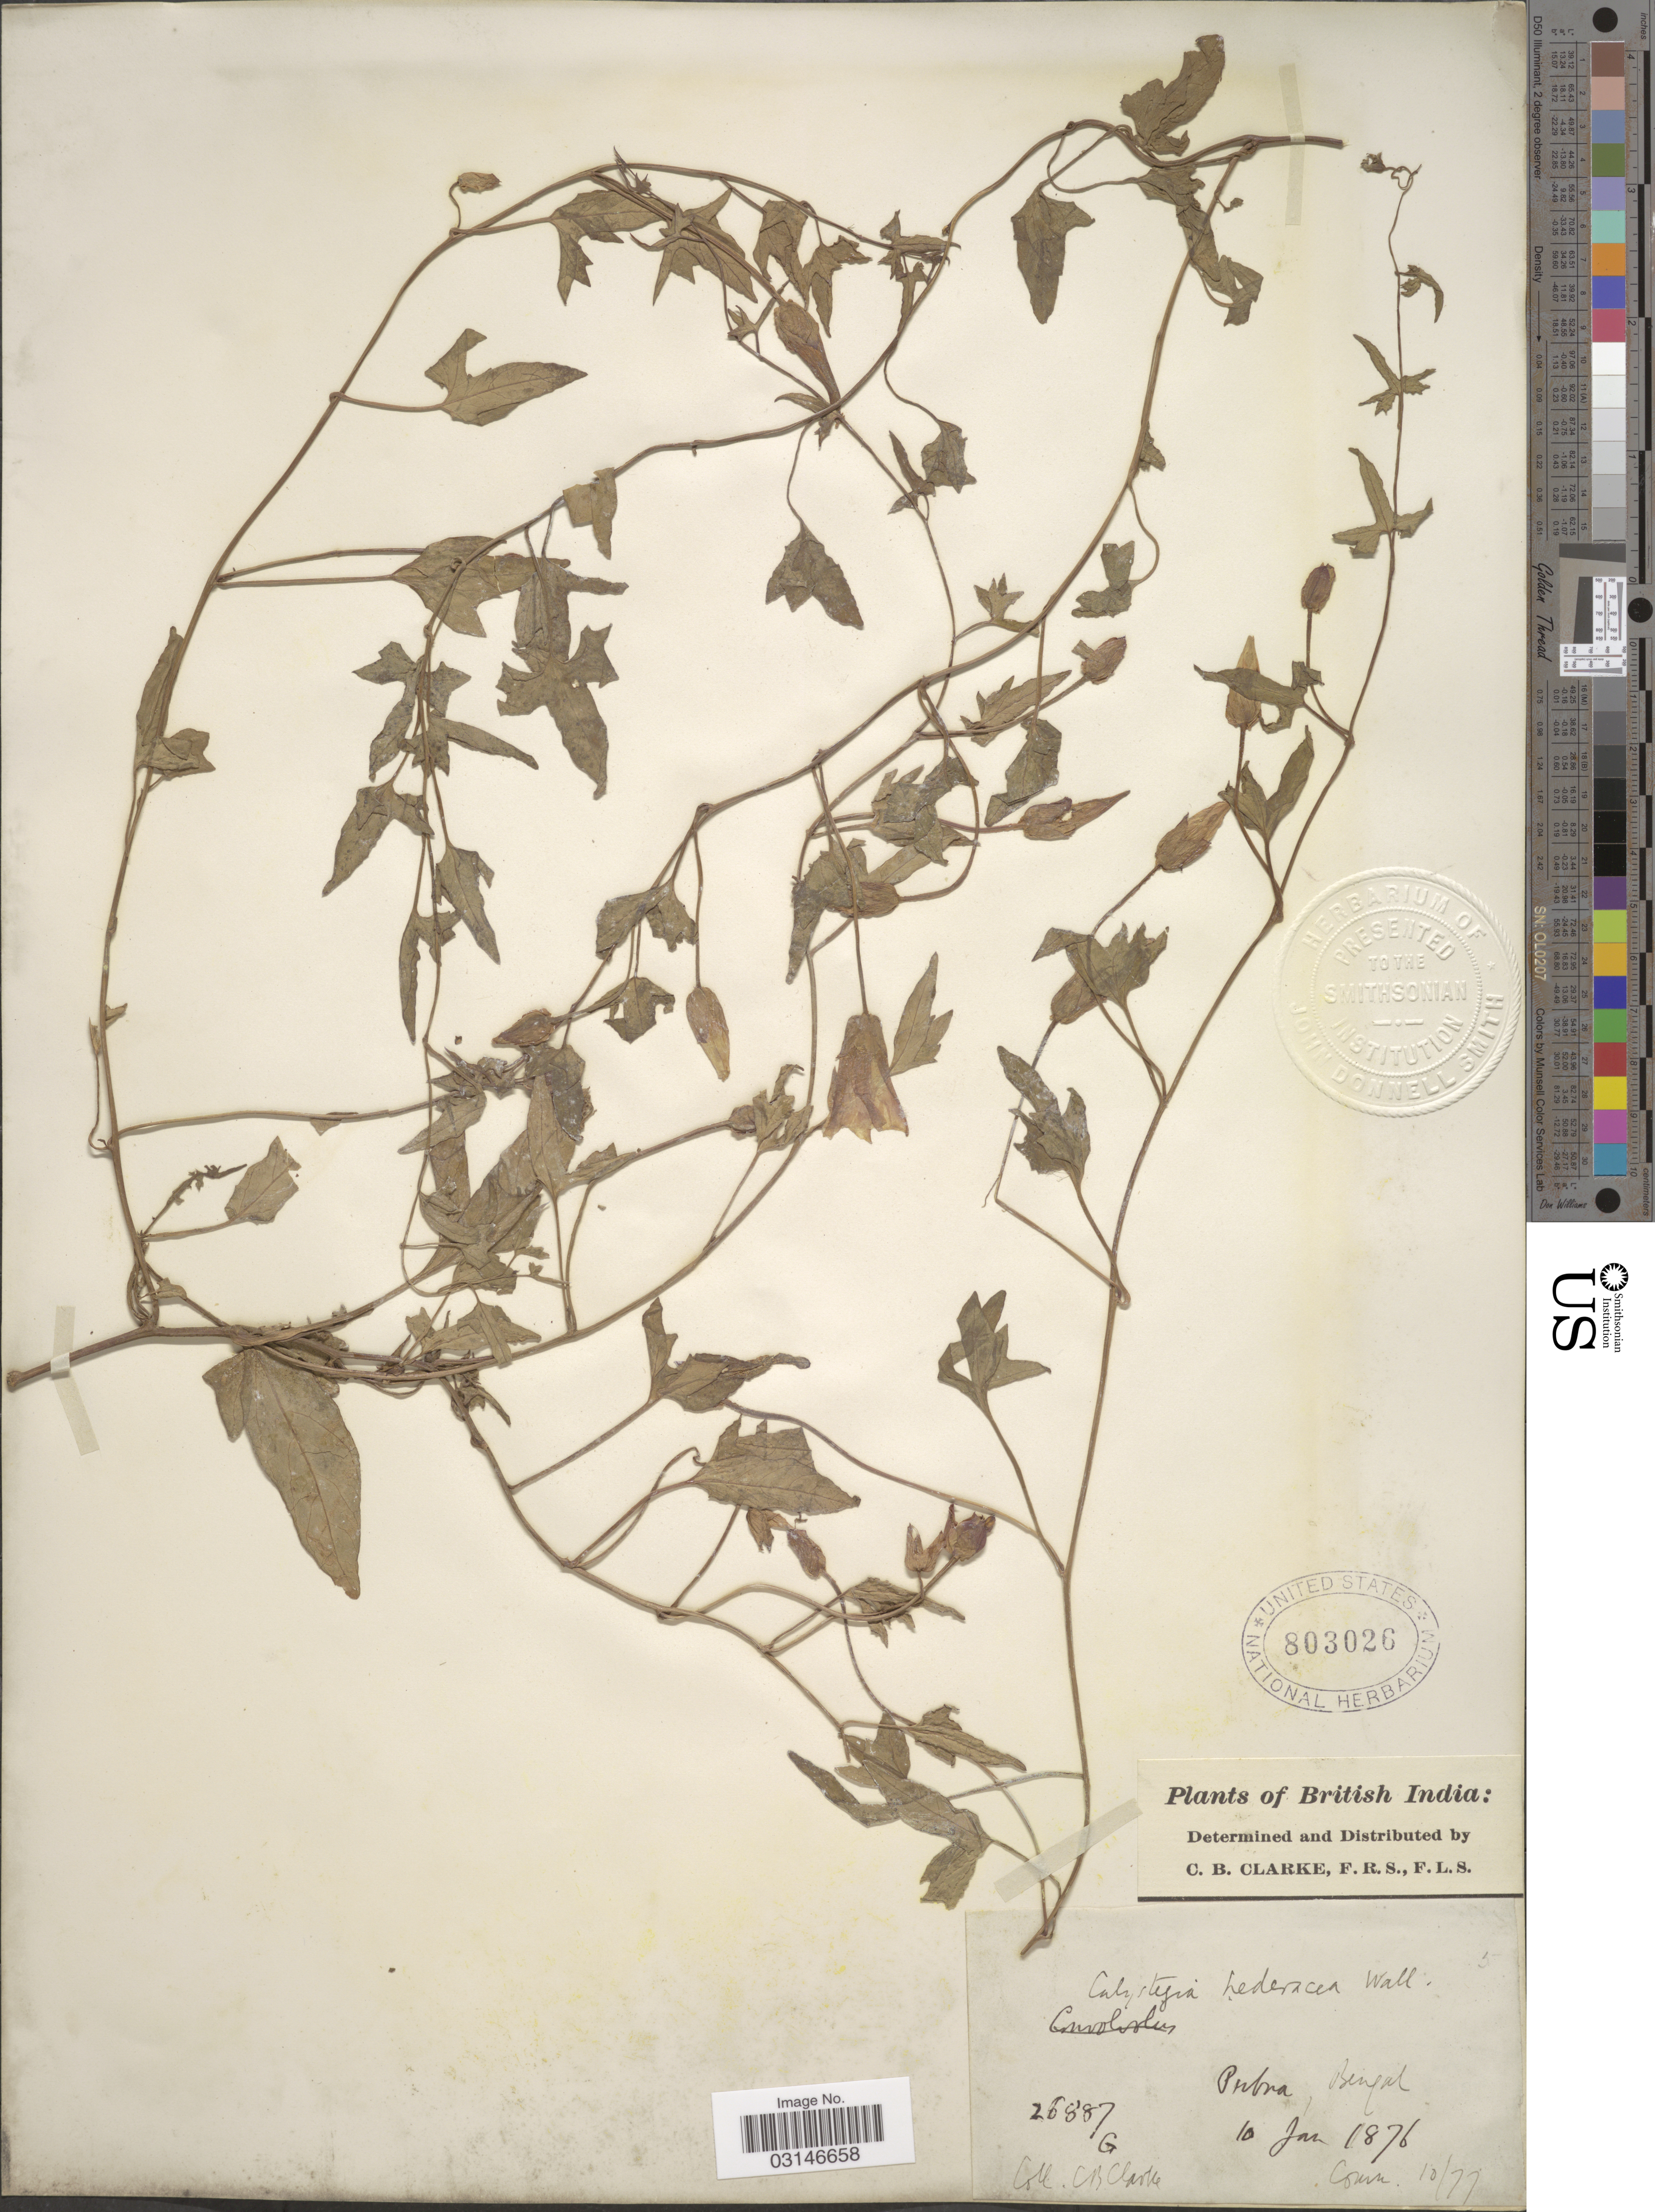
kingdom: Plantae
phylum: Tracheophyta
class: Magnoliopsida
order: Solanales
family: Convolvulaceae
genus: Calystegia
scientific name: Calystegia hederacea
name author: Thunb.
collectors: C. B. Clarke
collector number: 26887G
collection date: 1876-01-10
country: India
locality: British India. Pubra, Bengal.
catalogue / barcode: US 803026